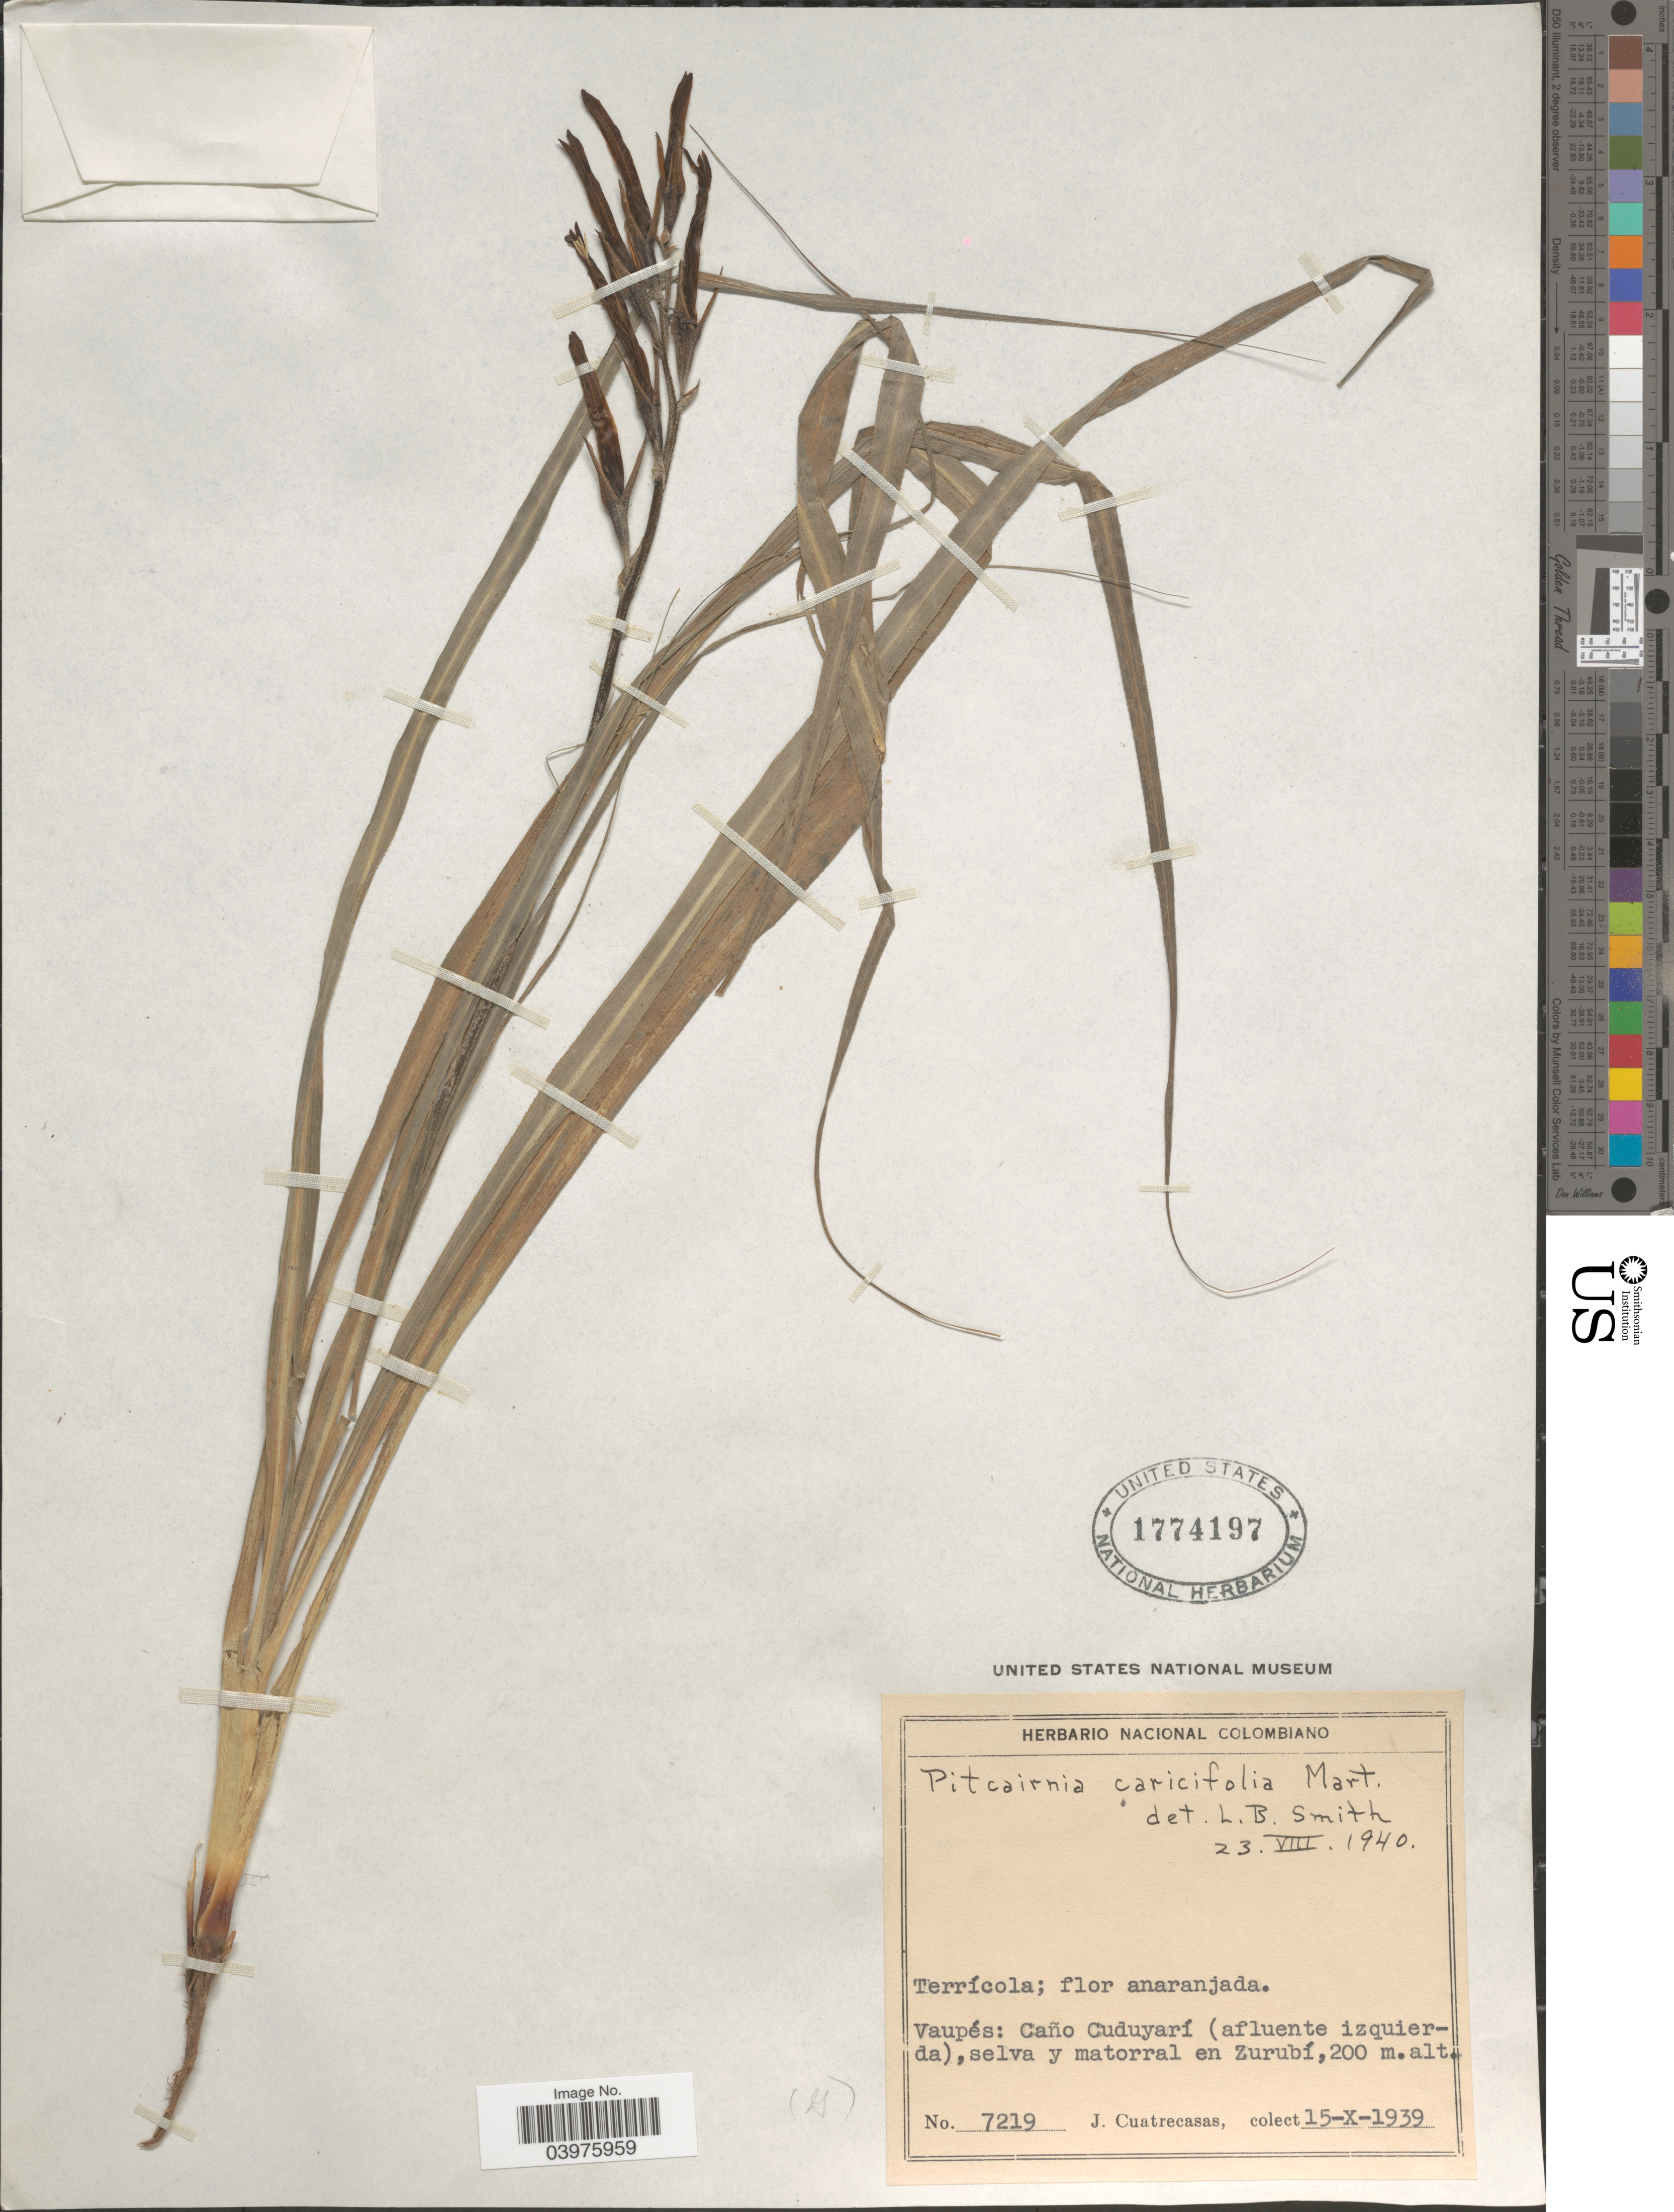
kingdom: Plantae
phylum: Tracheophyta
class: Liliopsida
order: Poales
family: Bromeliaceae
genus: Pitcairnia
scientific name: Pitcairnia caricifolia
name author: Mart. ex Schult. f.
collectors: J. Cuatrecasas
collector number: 7219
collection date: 1939-10-15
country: Colombia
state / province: Vaupés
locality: Caño Cuduyarí (afluente izquierda), selva y matorral en Zurubí.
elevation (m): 200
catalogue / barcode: US 1774197